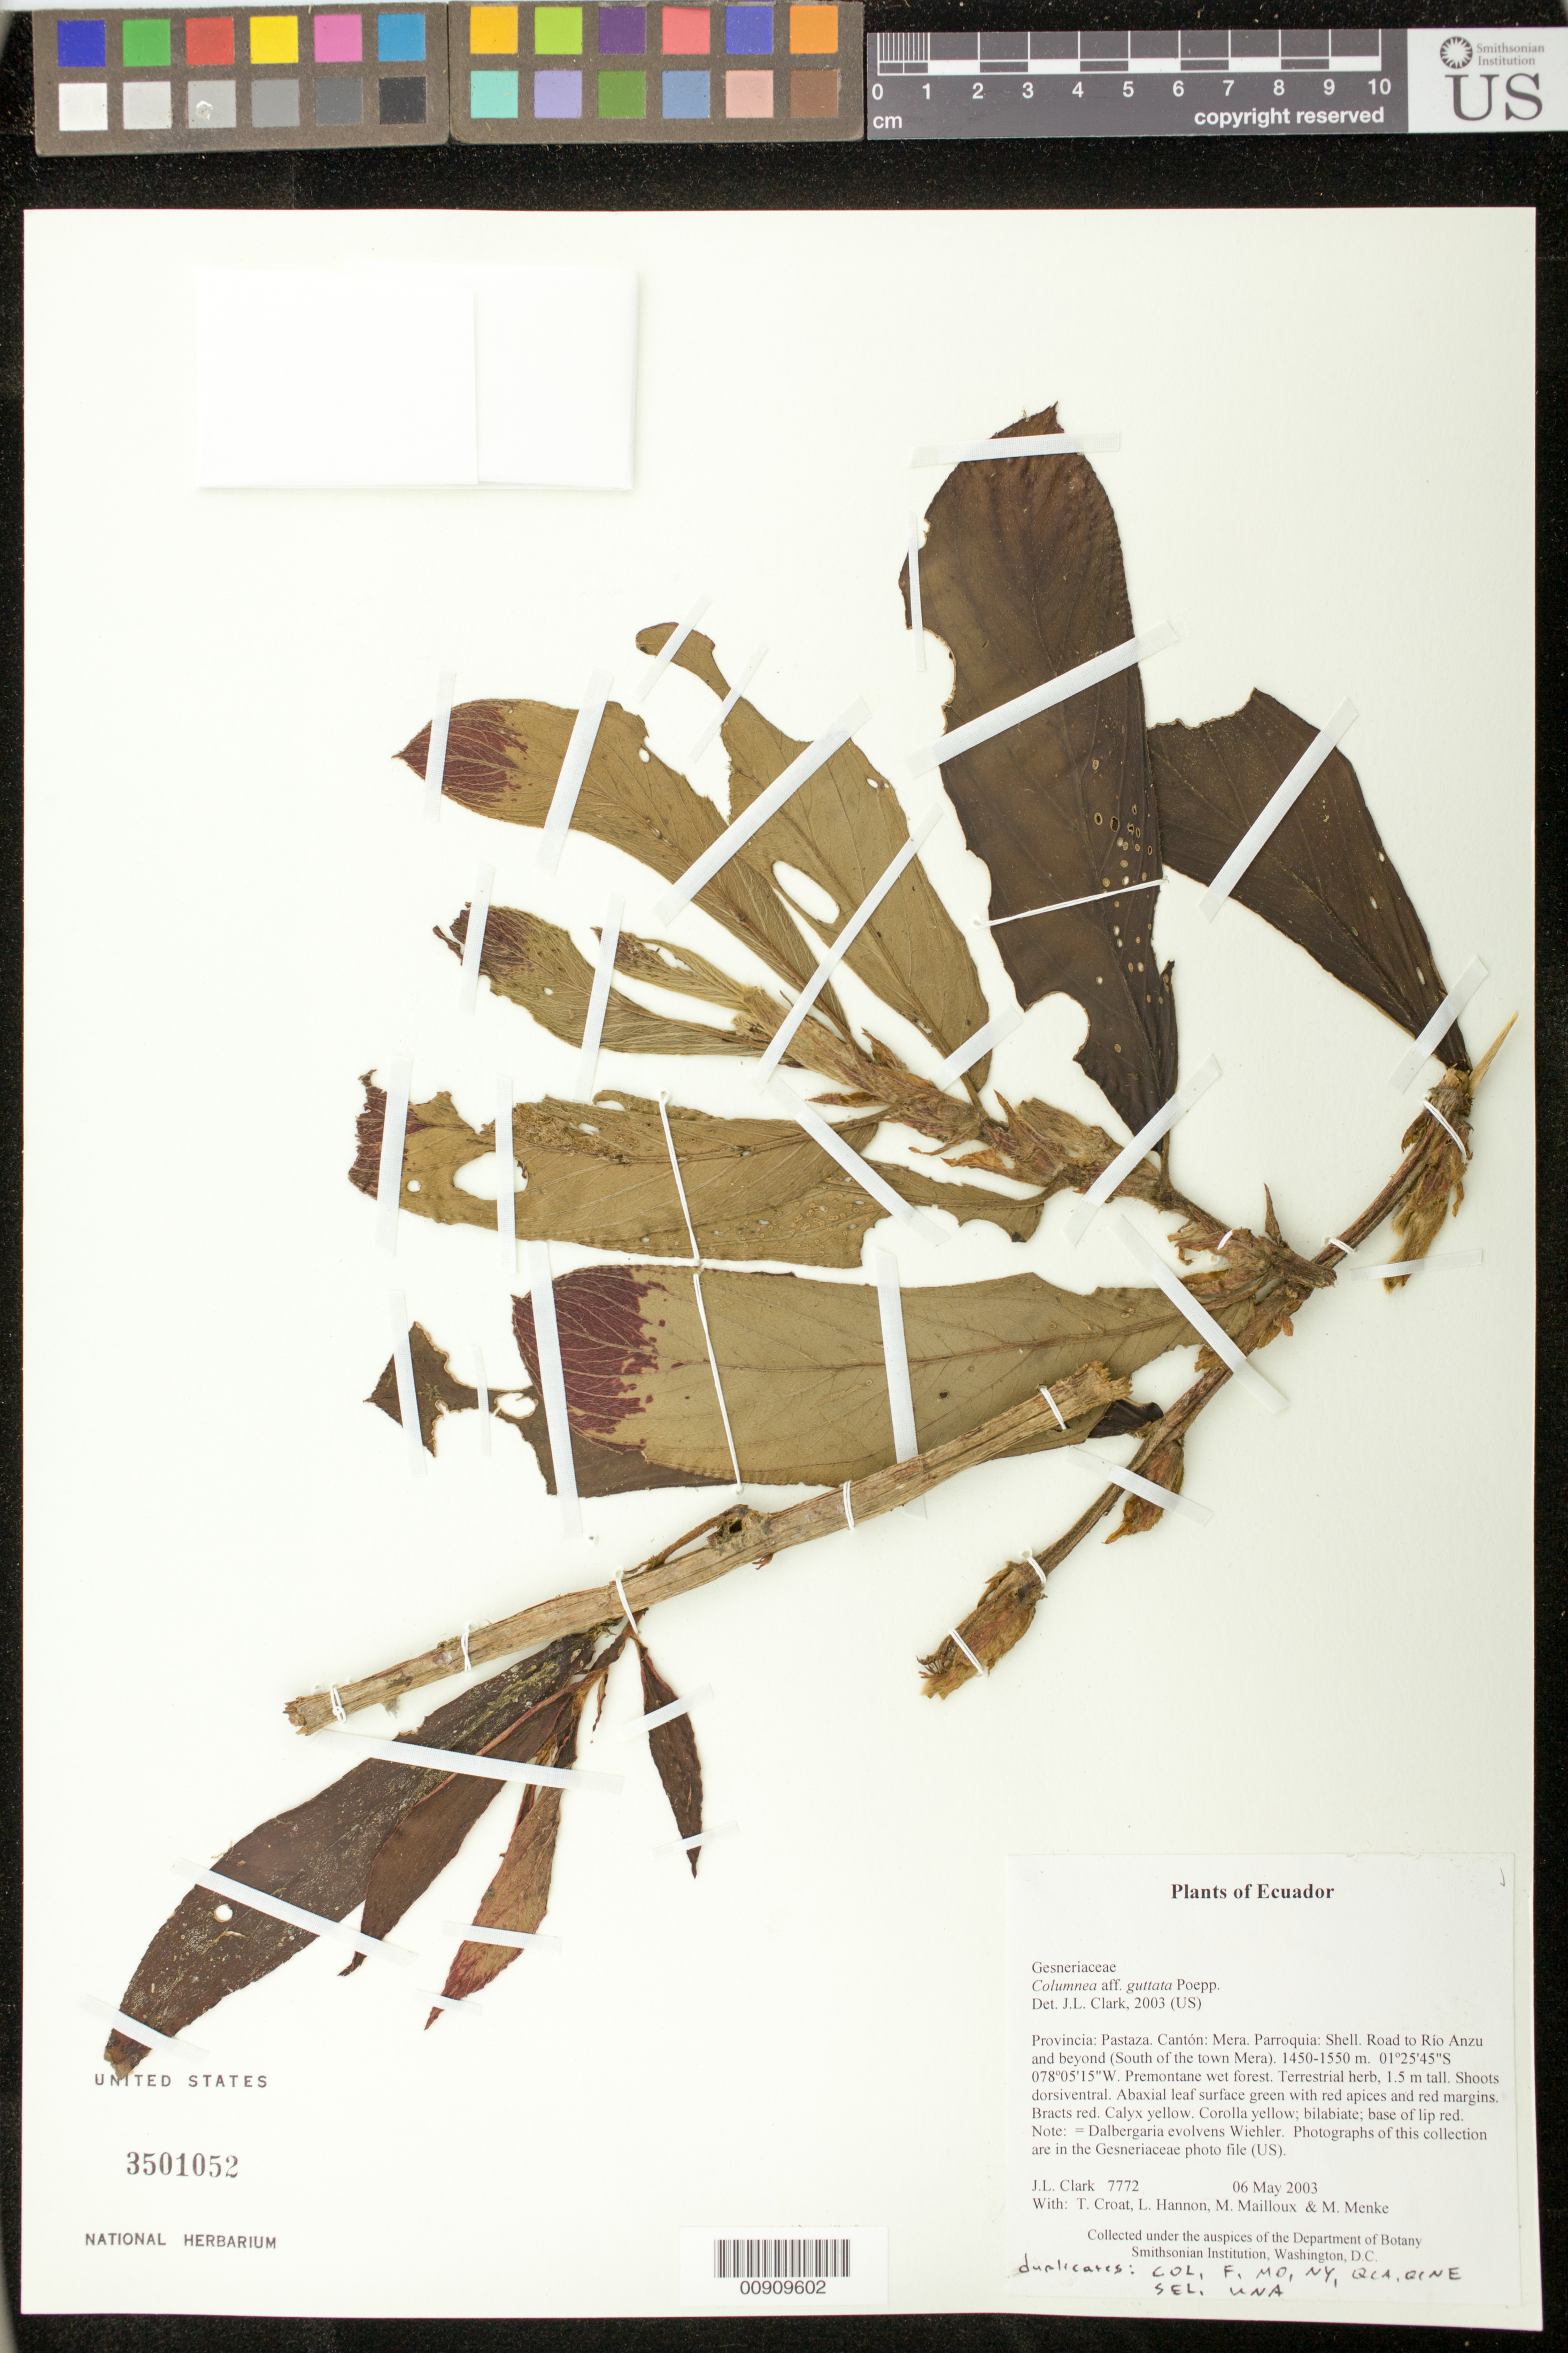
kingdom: Plantae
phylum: Tracheophyta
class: Magnoliopsida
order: Lamiales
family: Gesneriaceae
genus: Columnea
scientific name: Columnea guttata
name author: Poepp.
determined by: Clark, J. L., (SEL), The Marie Selby Botanical Garden (UNITED STATES)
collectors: J. L. Clark, T. B. Croat, L. Hannon, M. Mailloux & M. Menke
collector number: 7772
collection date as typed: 06 May 2003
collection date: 2003-05-06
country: Ecuador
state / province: Pastaza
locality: Mera. Parroquia: Shell. Road to Río Anzu and beyond (South of the town Mera).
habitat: Premontane wet forest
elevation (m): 1450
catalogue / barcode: US 3501052